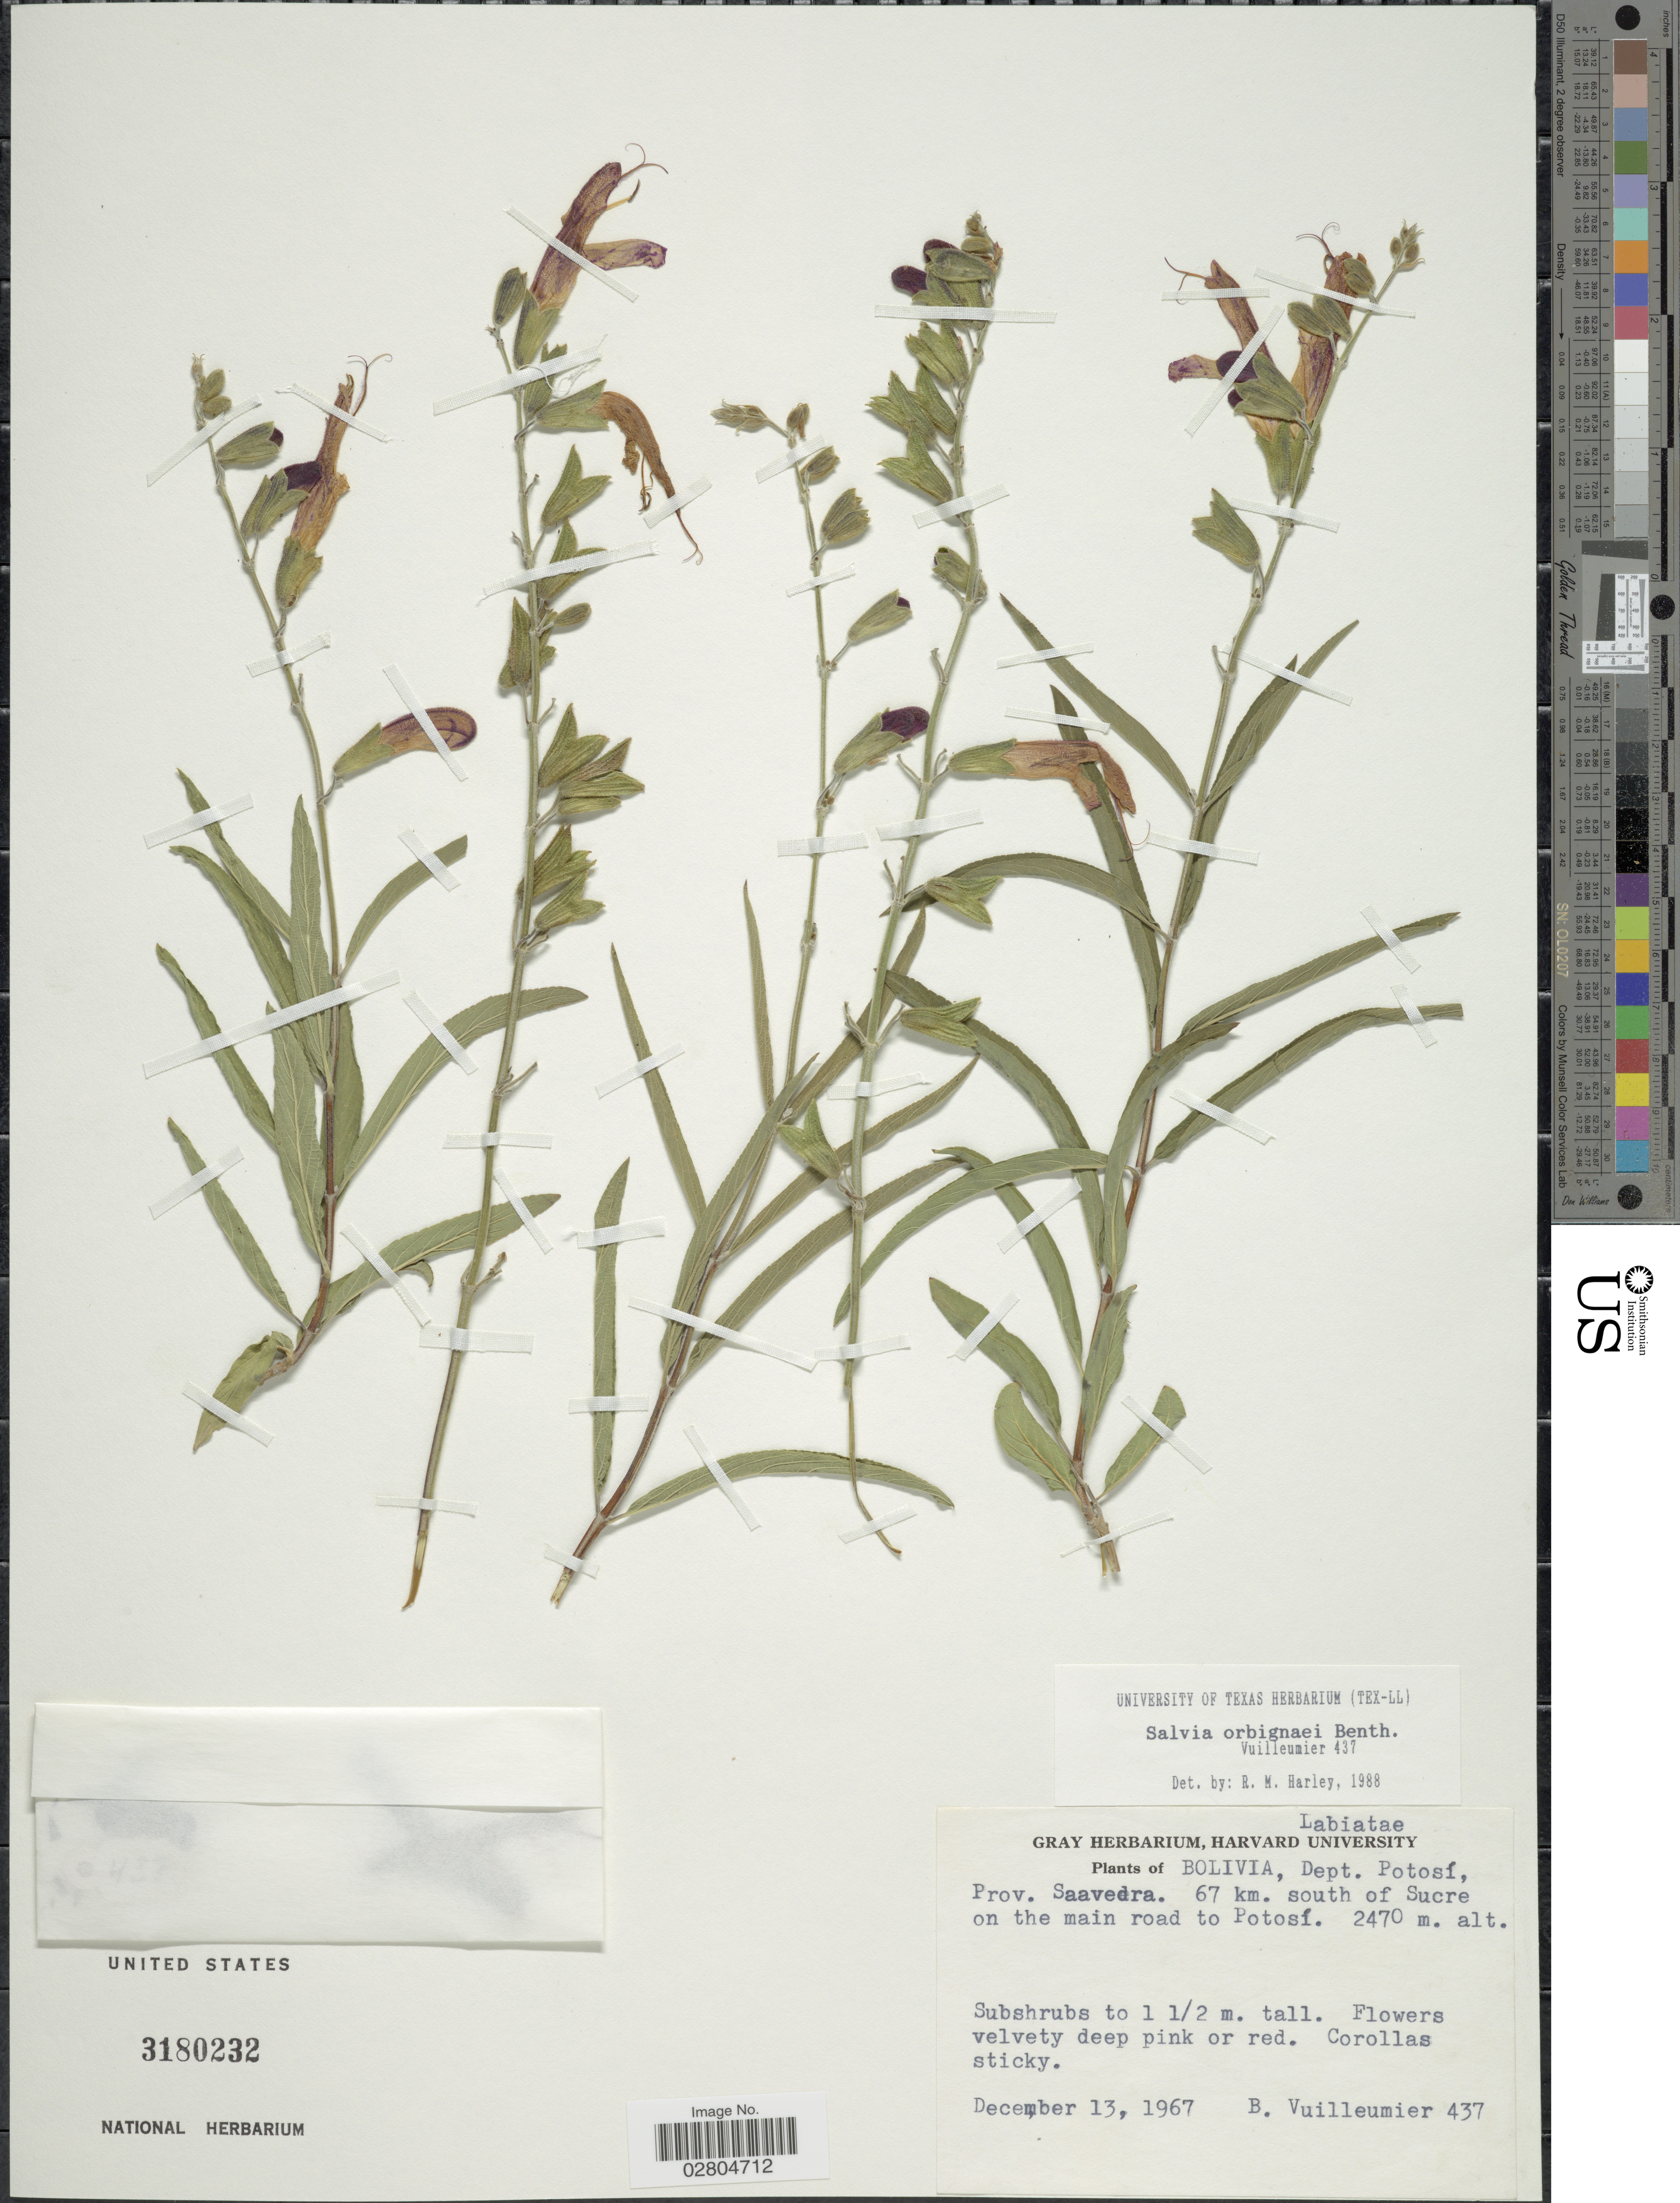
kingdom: Plantae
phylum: Tracheophyta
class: Magnoliopsida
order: Lamiales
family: Lamiaceae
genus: Salvia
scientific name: Salvia orbignaei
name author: Benth.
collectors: B. Vuilleumier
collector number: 437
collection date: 1967-12-13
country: Bolivia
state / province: Potosi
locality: Dept. Potosí, Prov. Saavedra. 67 km. south of Sucre on the main road to Potosí.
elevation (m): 2470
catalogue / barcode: US 3180232